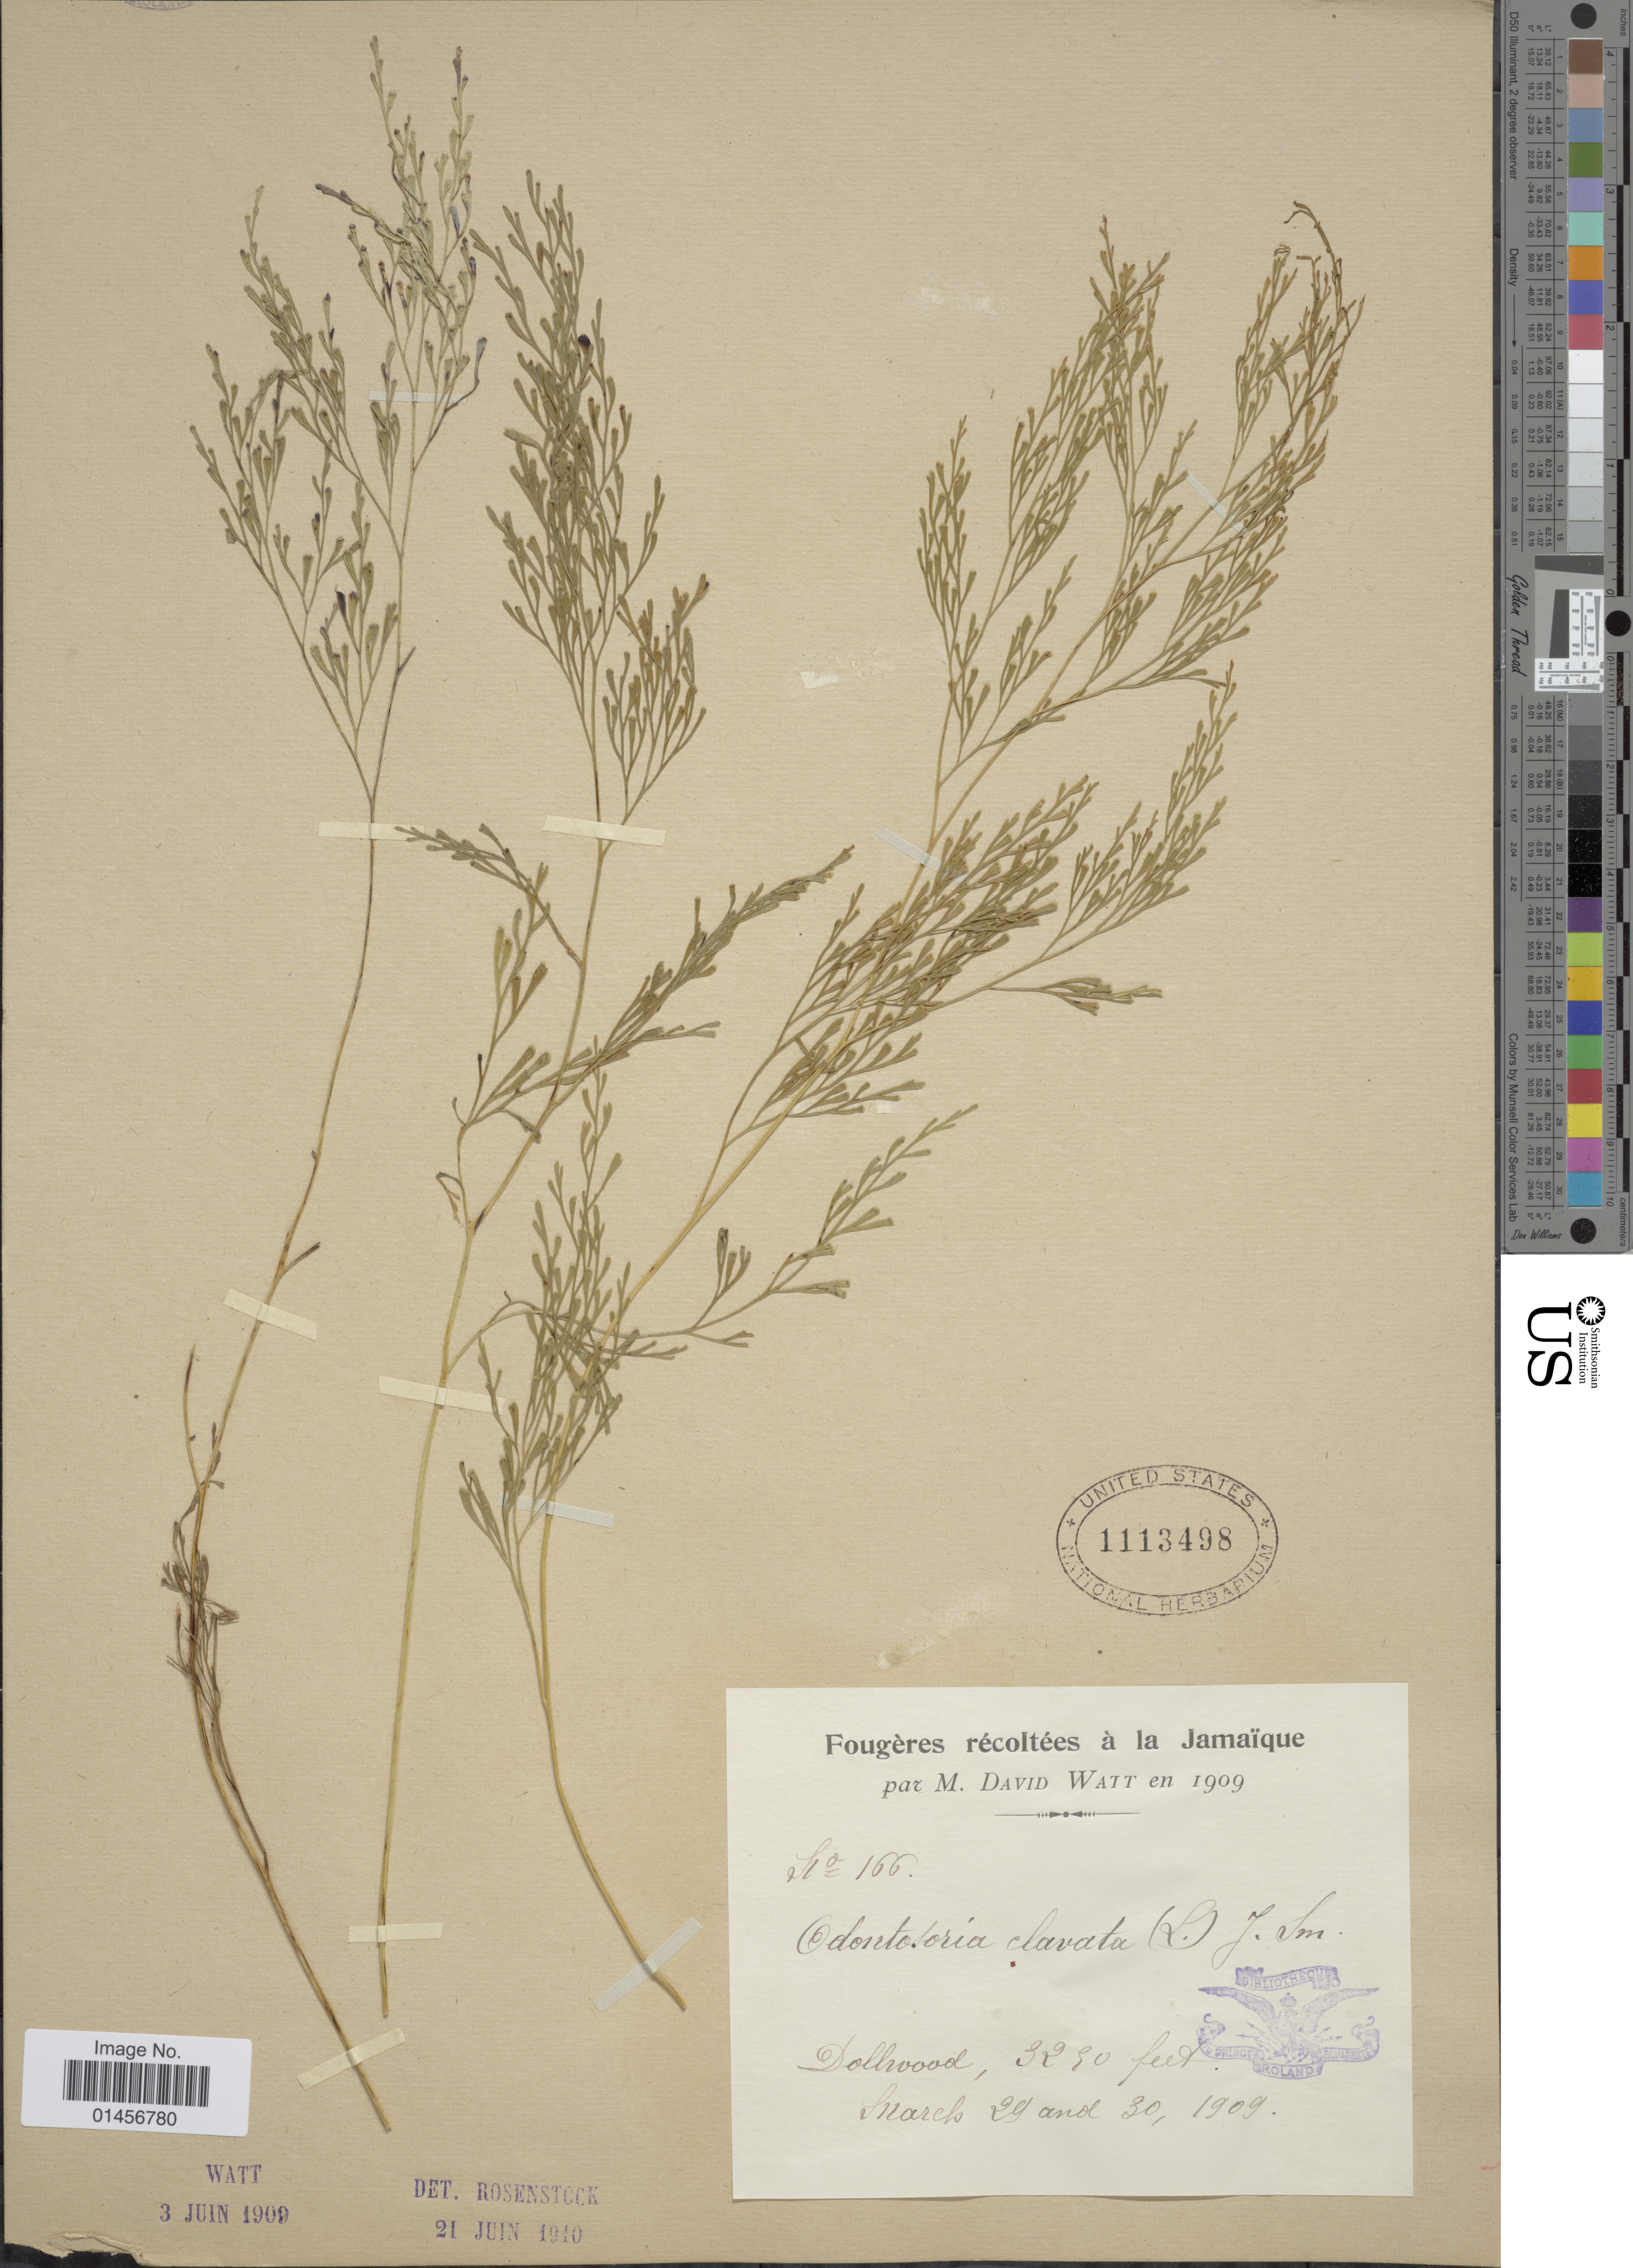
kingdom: Plantae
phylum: Tracheophyta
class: Polypodiopsida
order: Polypodiales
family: Lindsaeaceae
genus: Sphenomeris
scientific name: Sphenomeris clavata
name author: (L.) Maxon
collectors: M. Watt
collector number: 166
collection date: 1909-03-29/1909-03-30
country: Jamaica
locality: Jamaique, Dollwood.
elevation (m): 985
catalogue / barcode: US 1113498